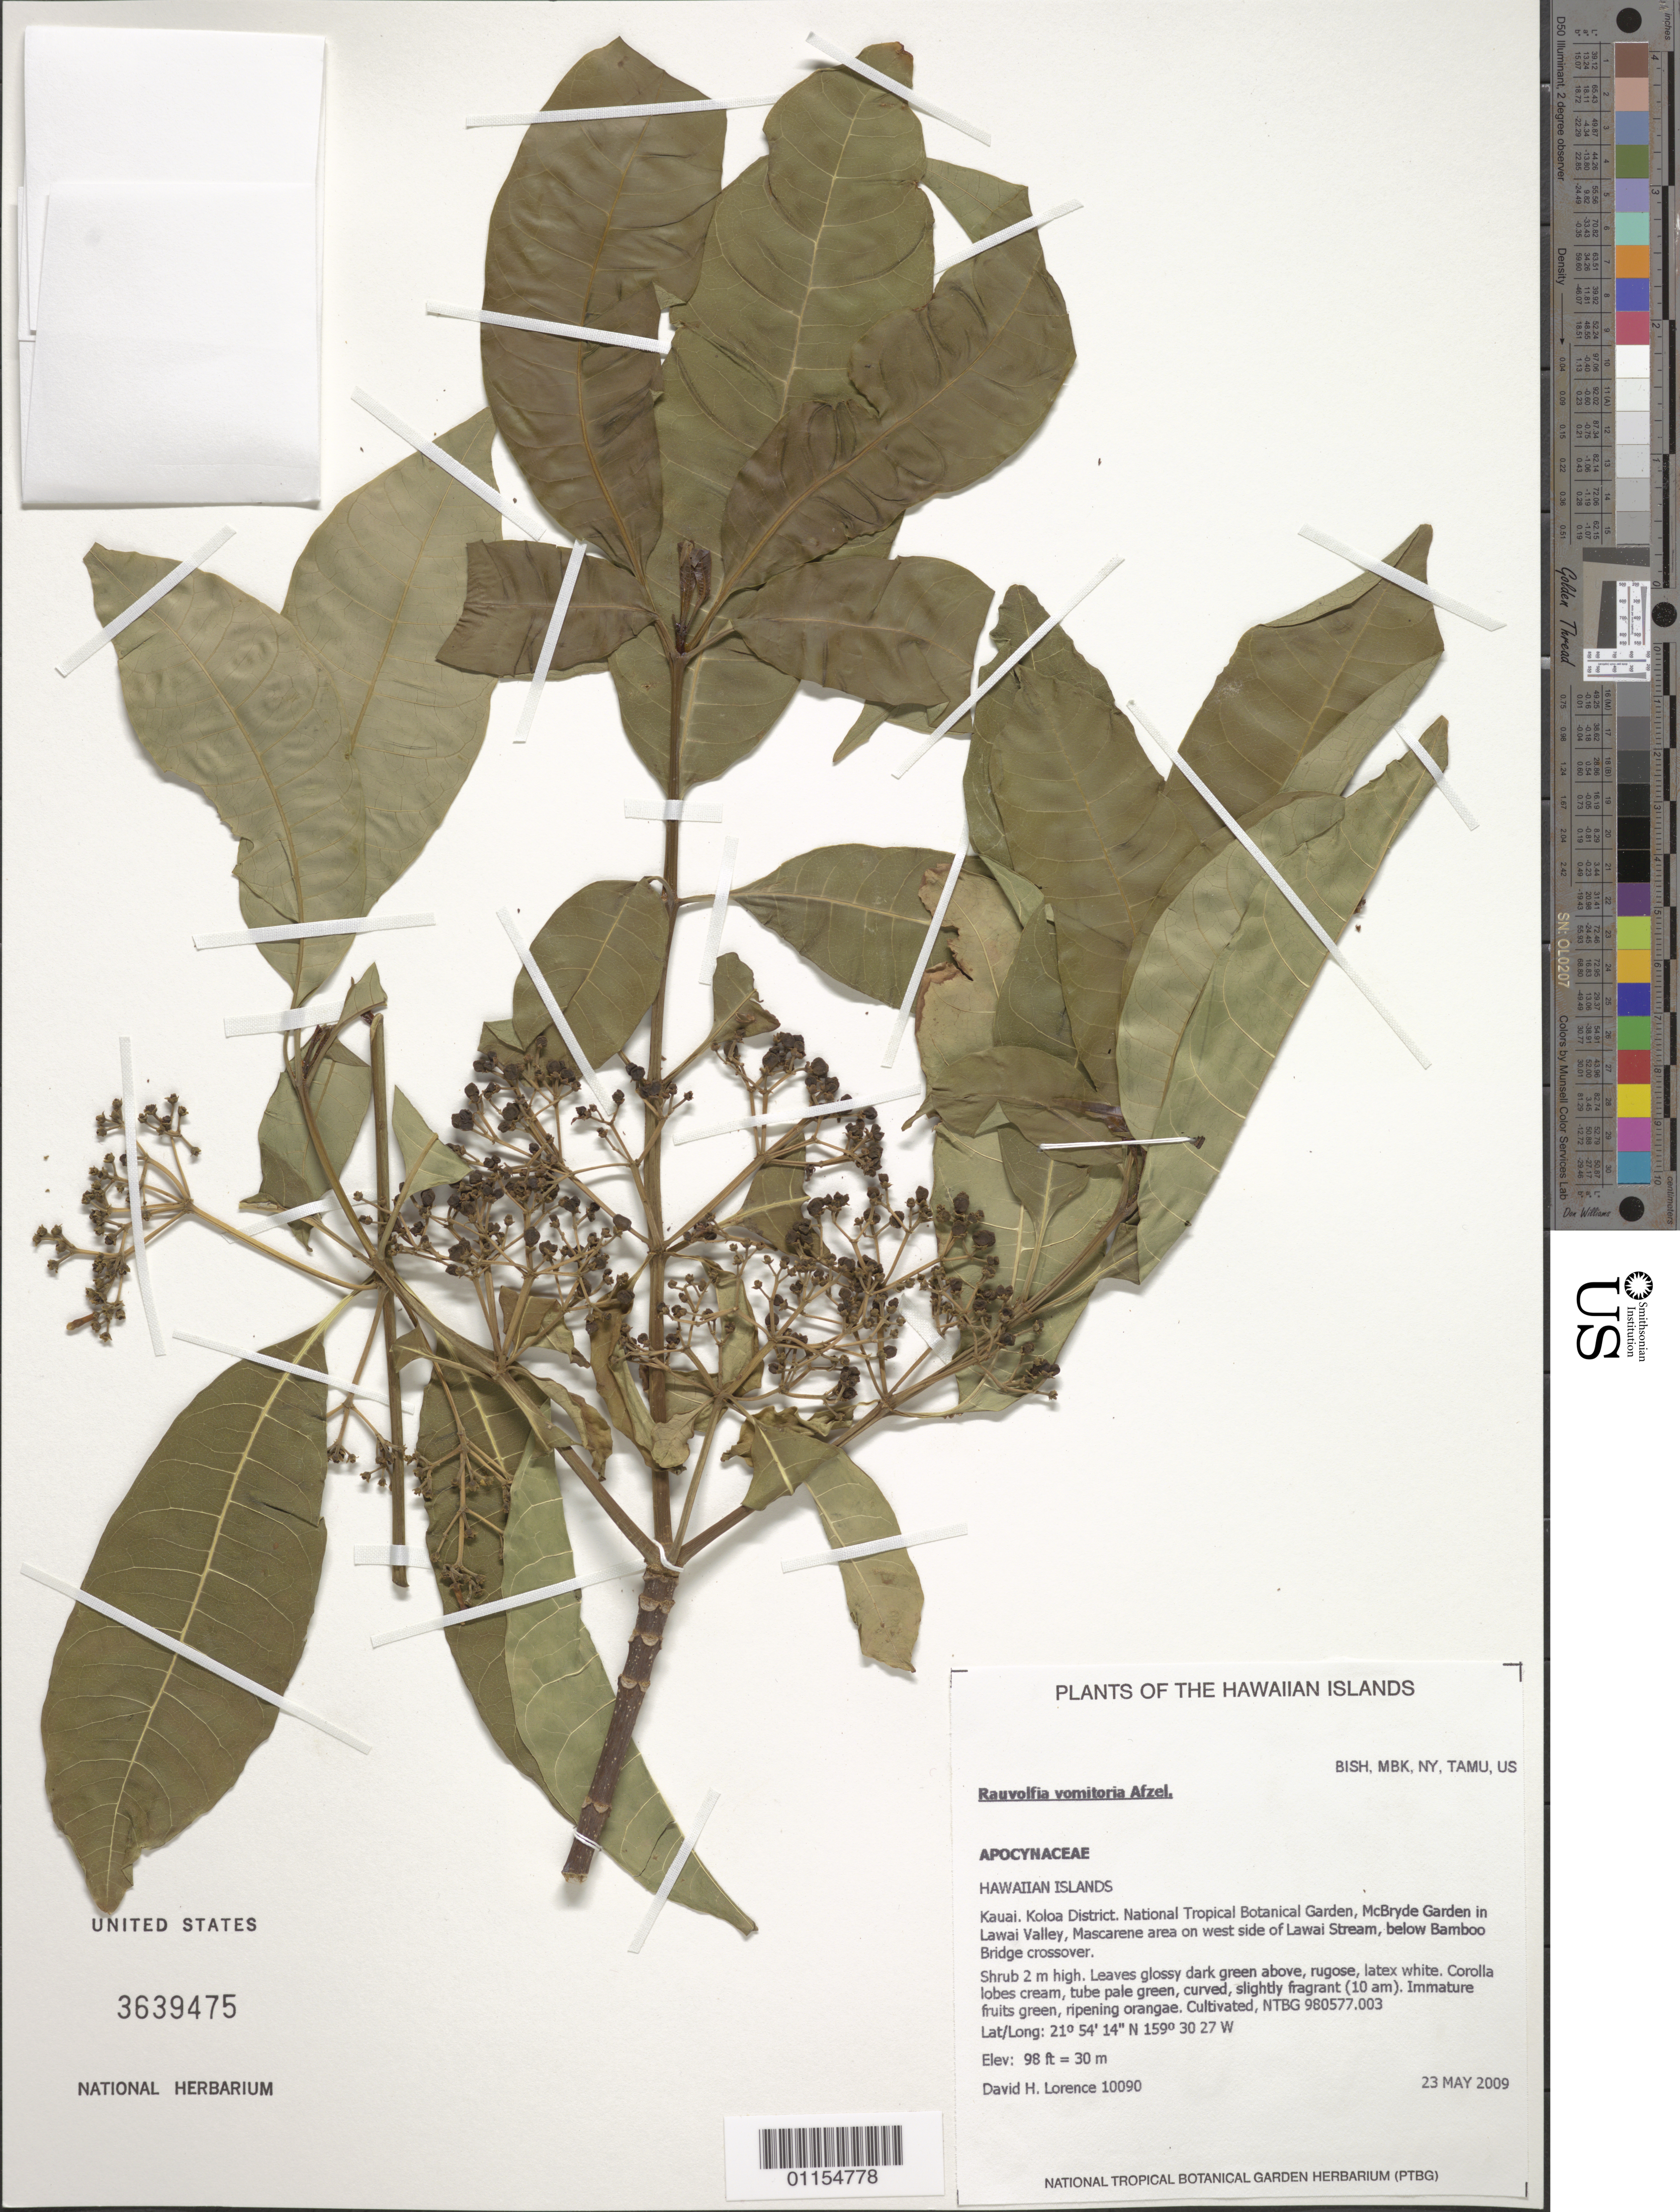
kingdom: Plantae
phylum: Tracheophyta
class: Magnoliopsida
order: Gentianales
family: Apocynaceae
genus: Rauvolfia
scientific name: Rauvolfia vomitoria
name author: Afzel.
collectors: D. Lorence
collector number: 10090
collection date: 2009-05-23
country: United States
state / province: Hawaii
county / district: Kauai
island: Kaua'i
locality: Koloa District, National Tropical Botanical Garden, McBryde Garden in lawai Valley, Mascarene area on west side of Lawai Stream, below Bamboo Bridge crossover.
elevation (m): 30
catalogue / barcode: US 3639475